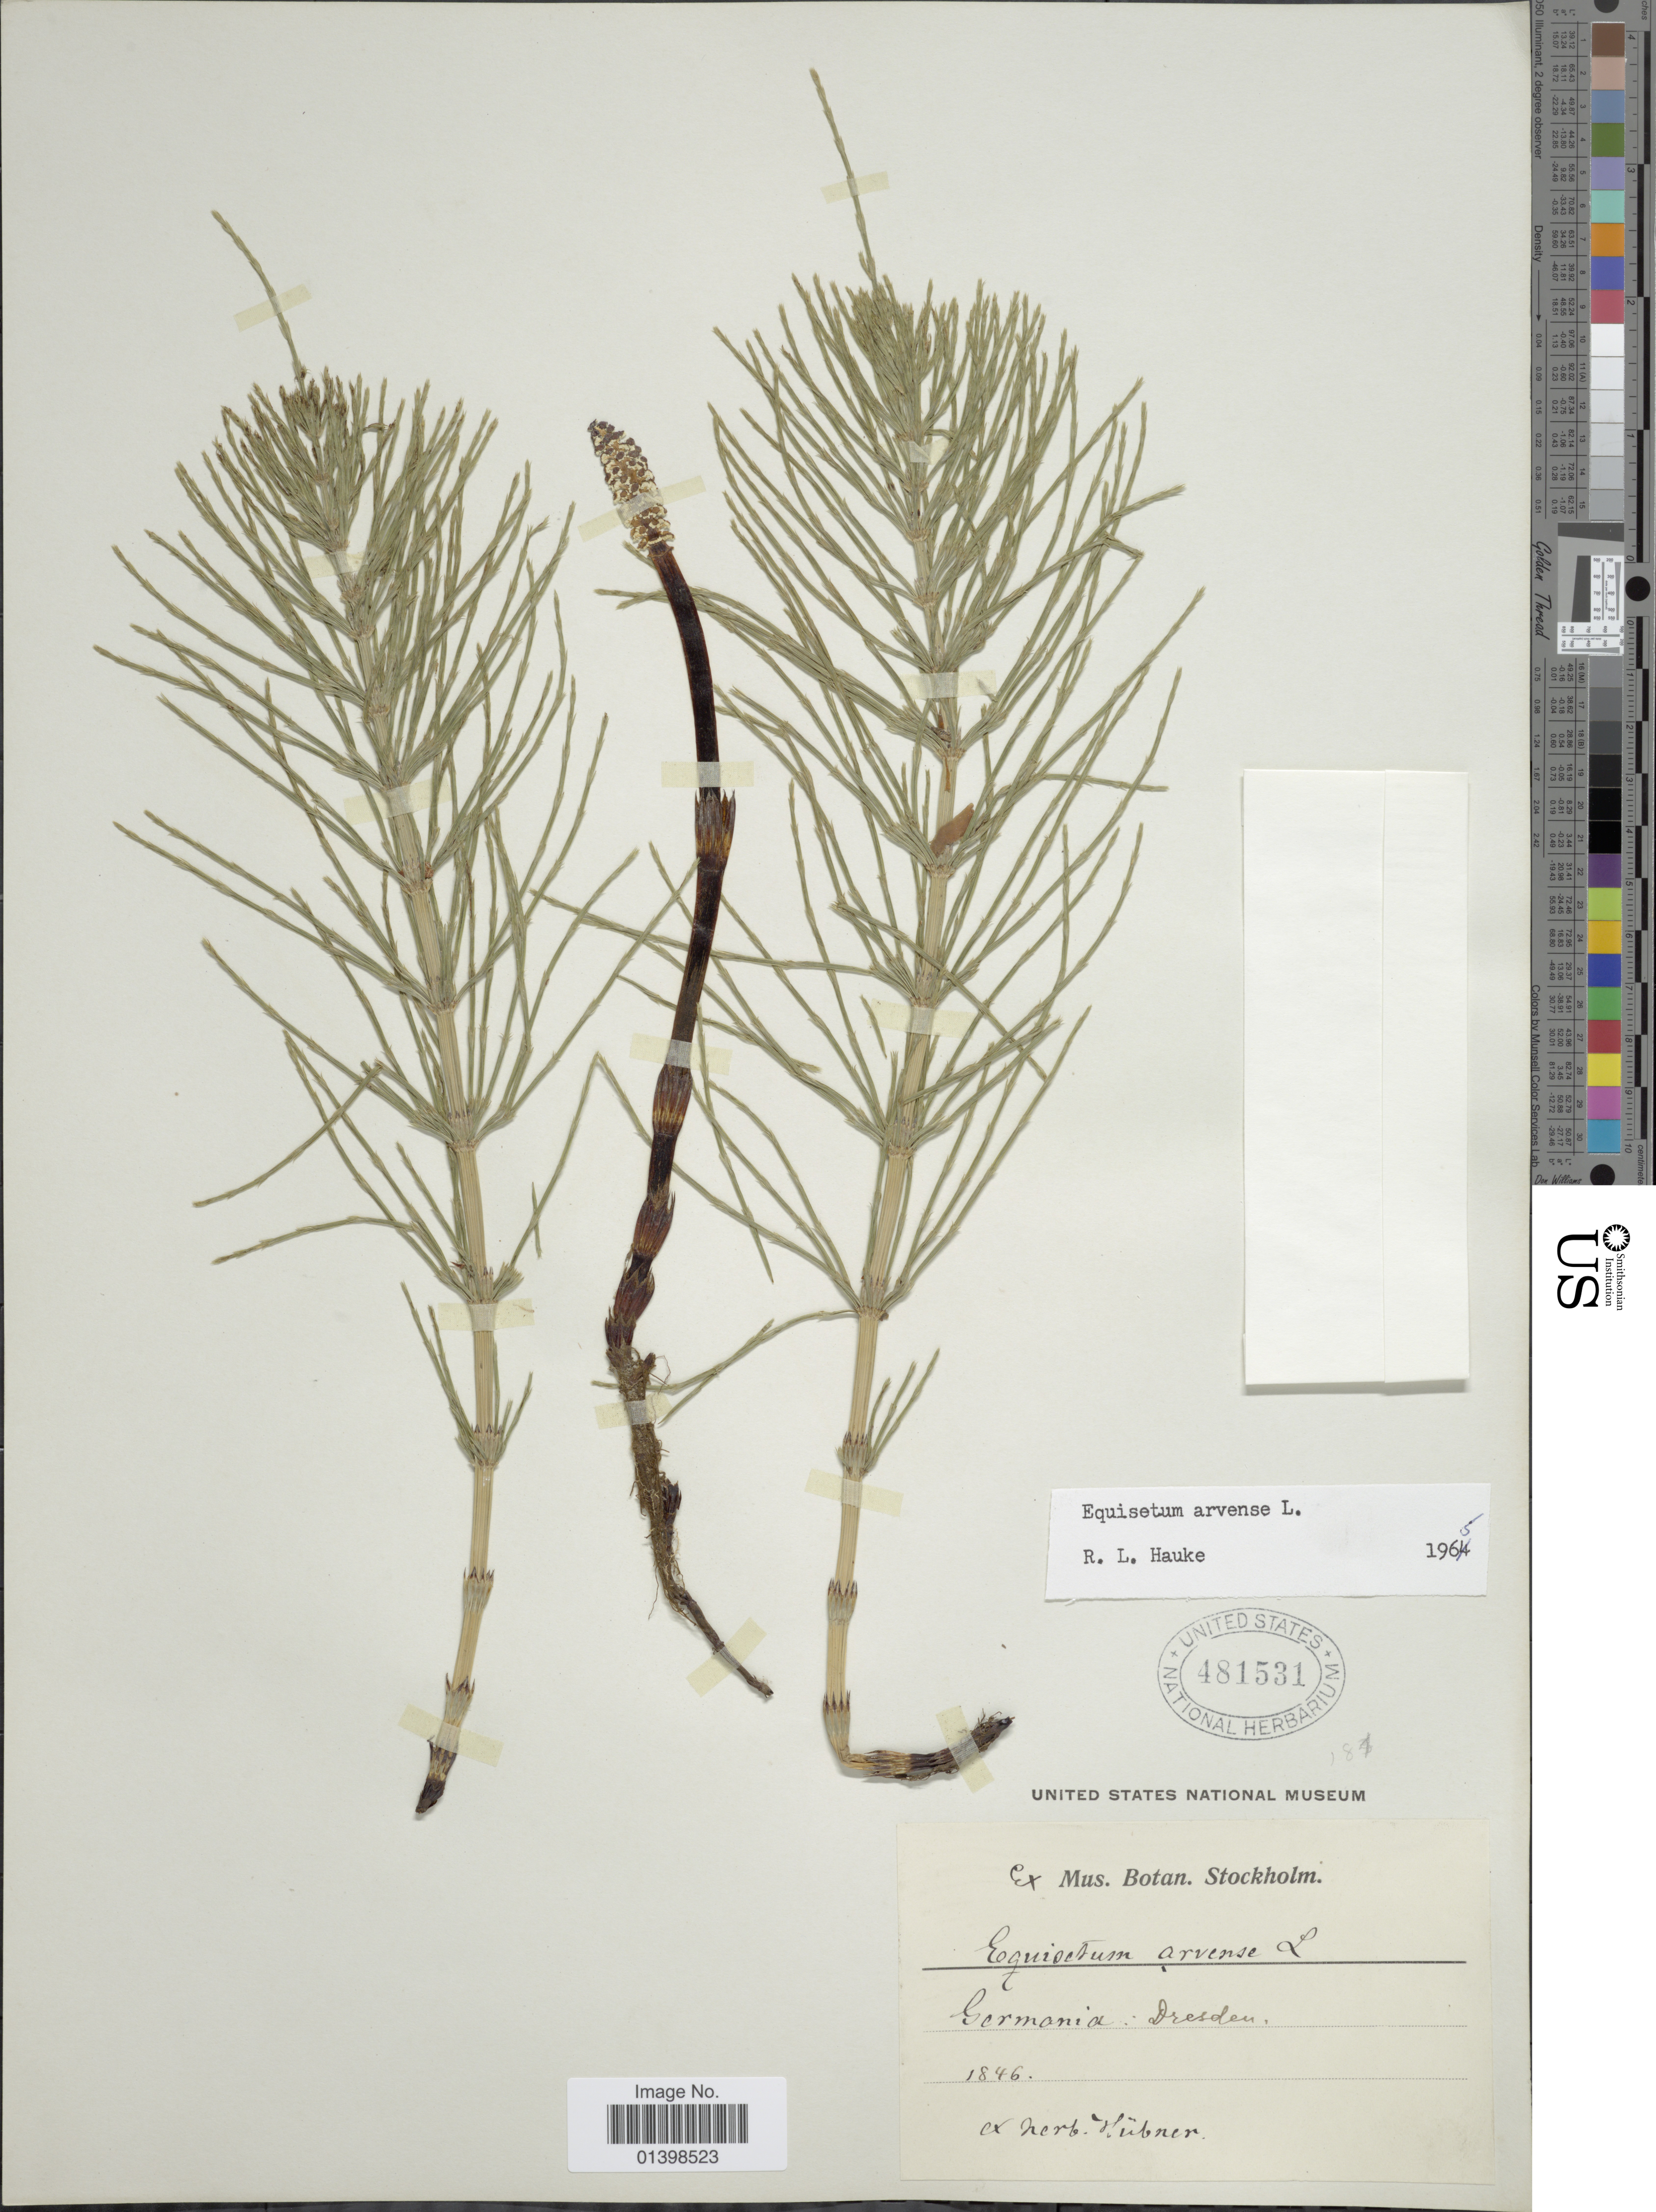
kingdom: Plantae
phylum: Tracheophyta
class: Polypodiopsida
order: Equisetales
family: Equisetaceae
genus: Equisetum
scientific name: Equisetum arvense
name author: L.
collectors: ex herb. Hübner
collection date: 1846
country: Germany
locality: Dresden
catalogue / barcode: US 481531